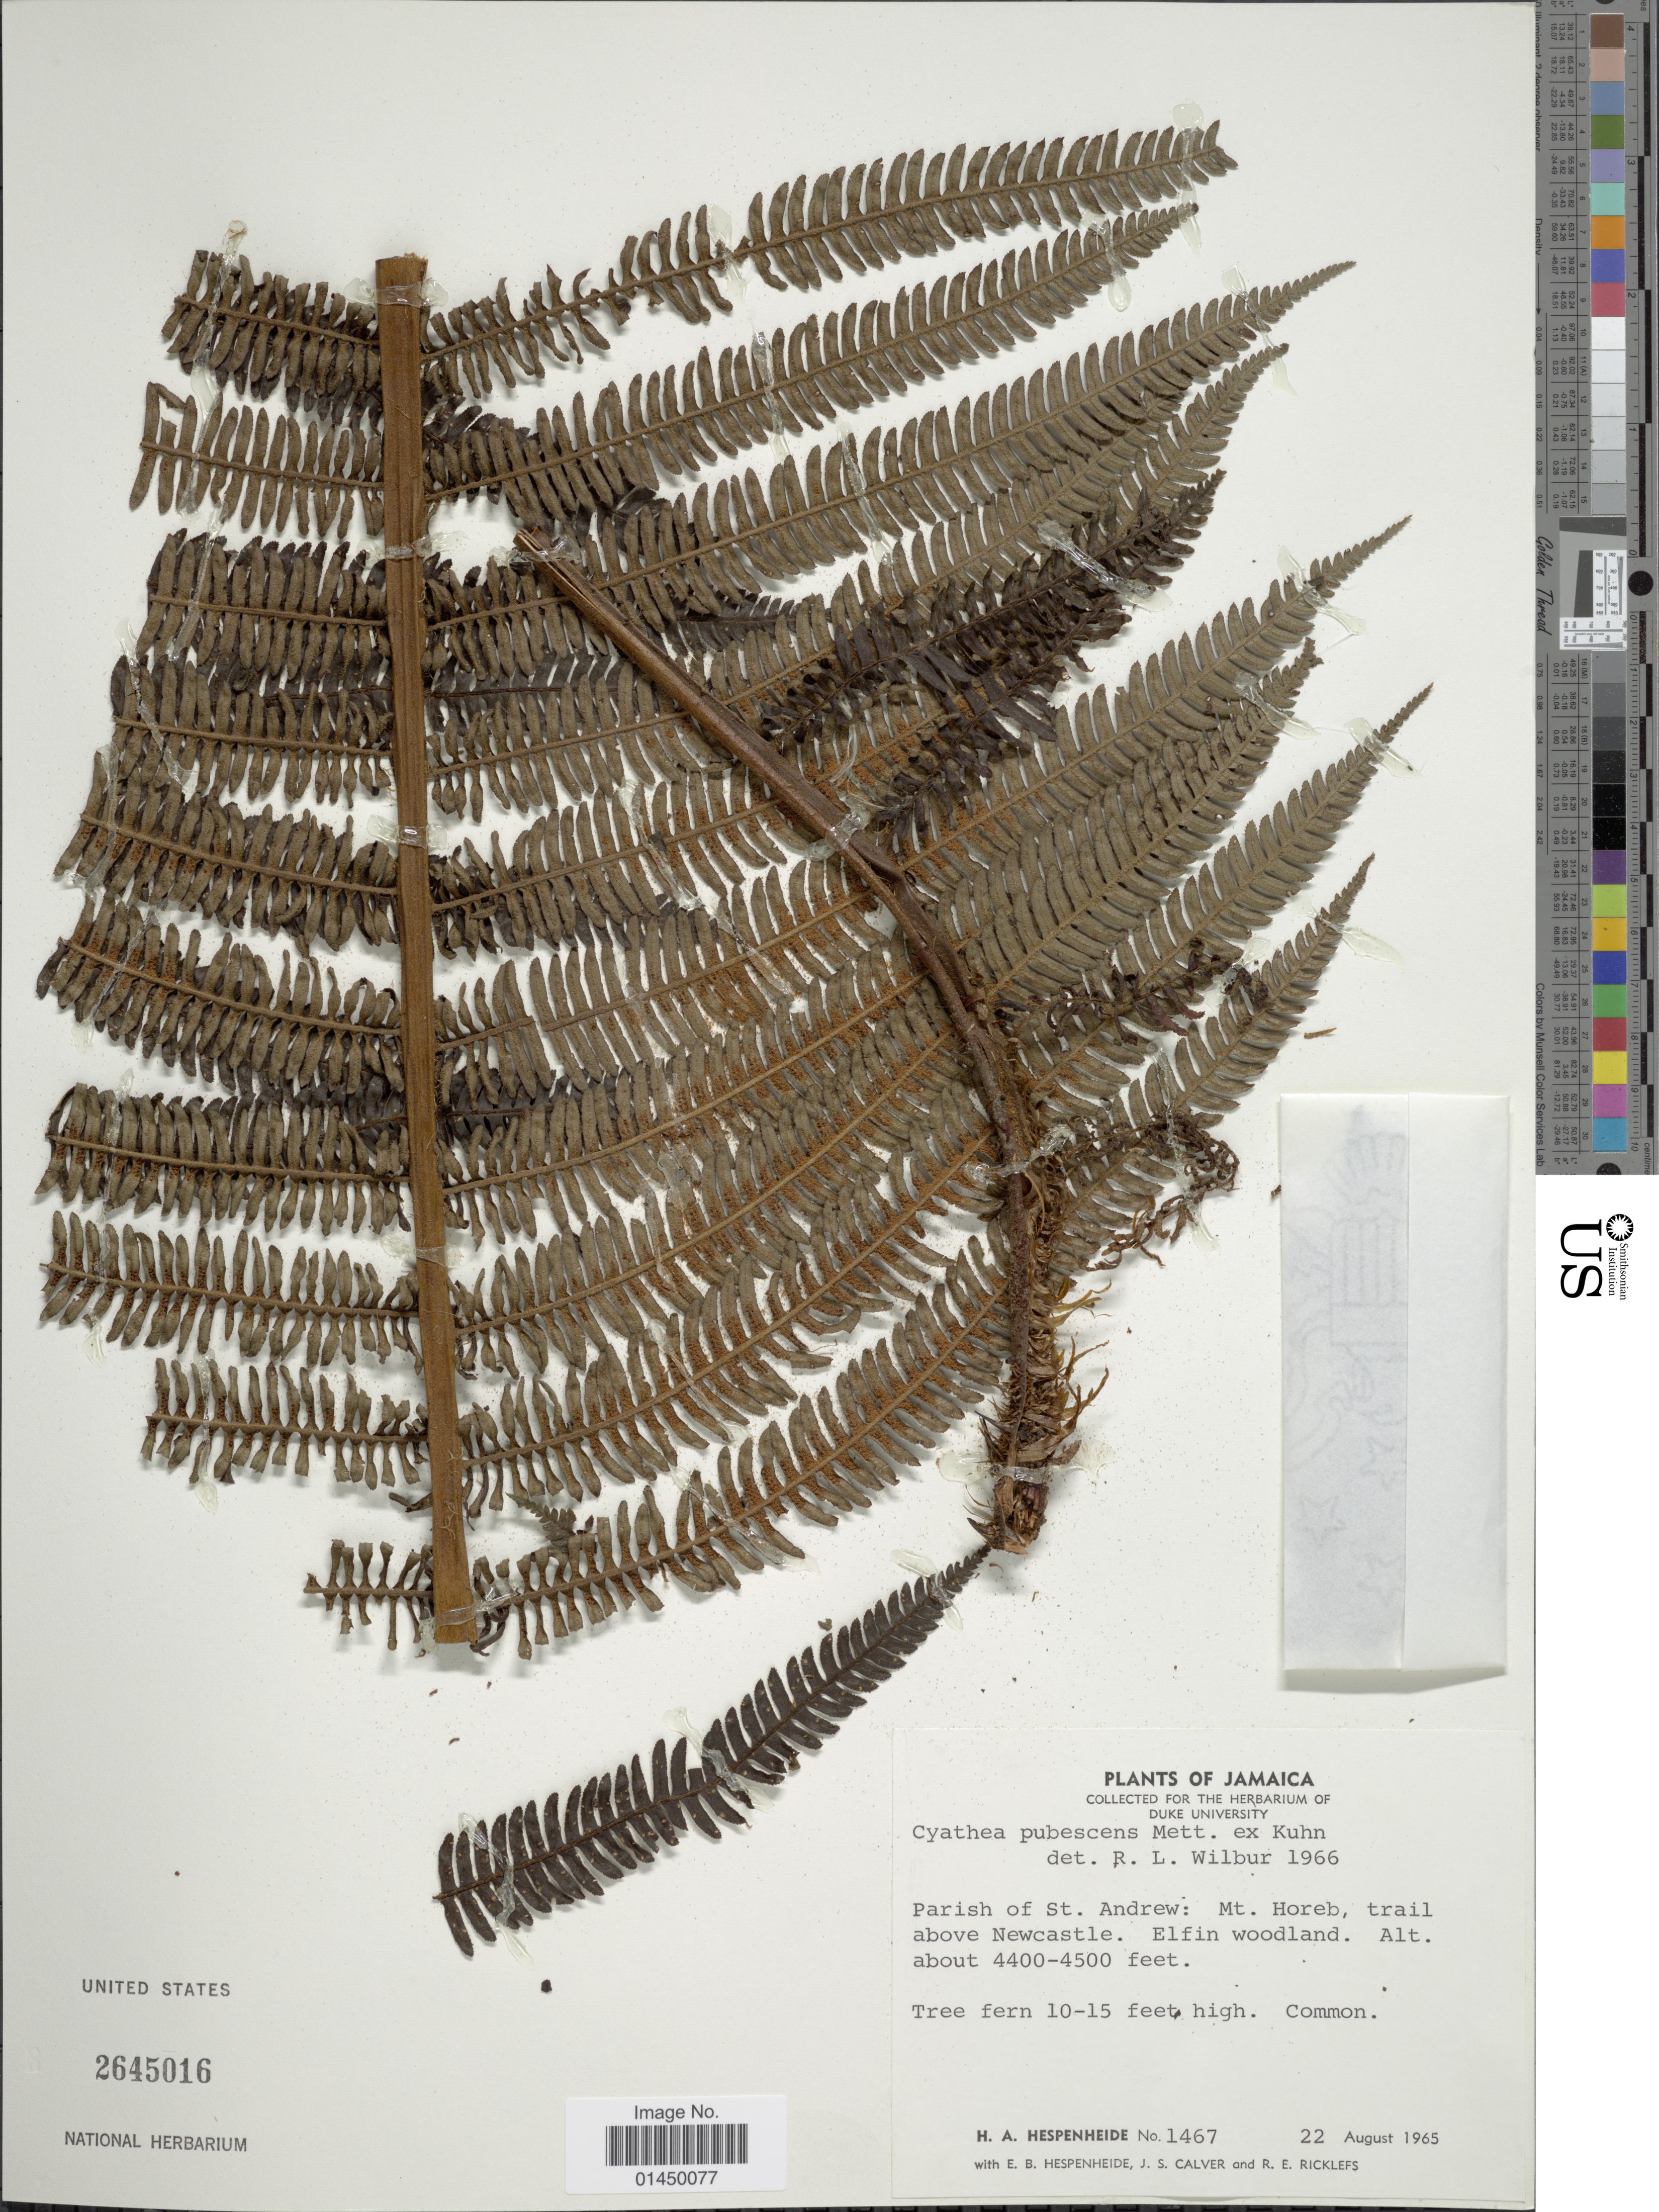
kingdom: Plantae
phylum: Tracheophyta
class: Polypodiopsida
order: Cyatheales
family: Cyatheaceae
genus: Cyathea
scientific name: Cyathea bipinnatifida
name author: (Baker) Domin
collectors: H. A. Hespenheide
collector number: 1467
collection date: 1965-08-22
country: Jamaica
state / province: Saint Andrew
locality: Parish of St. Andrew: Mt. Horeb, trail above Newcastle, Elfin woodland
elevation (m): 1341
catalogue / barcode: US 2645016